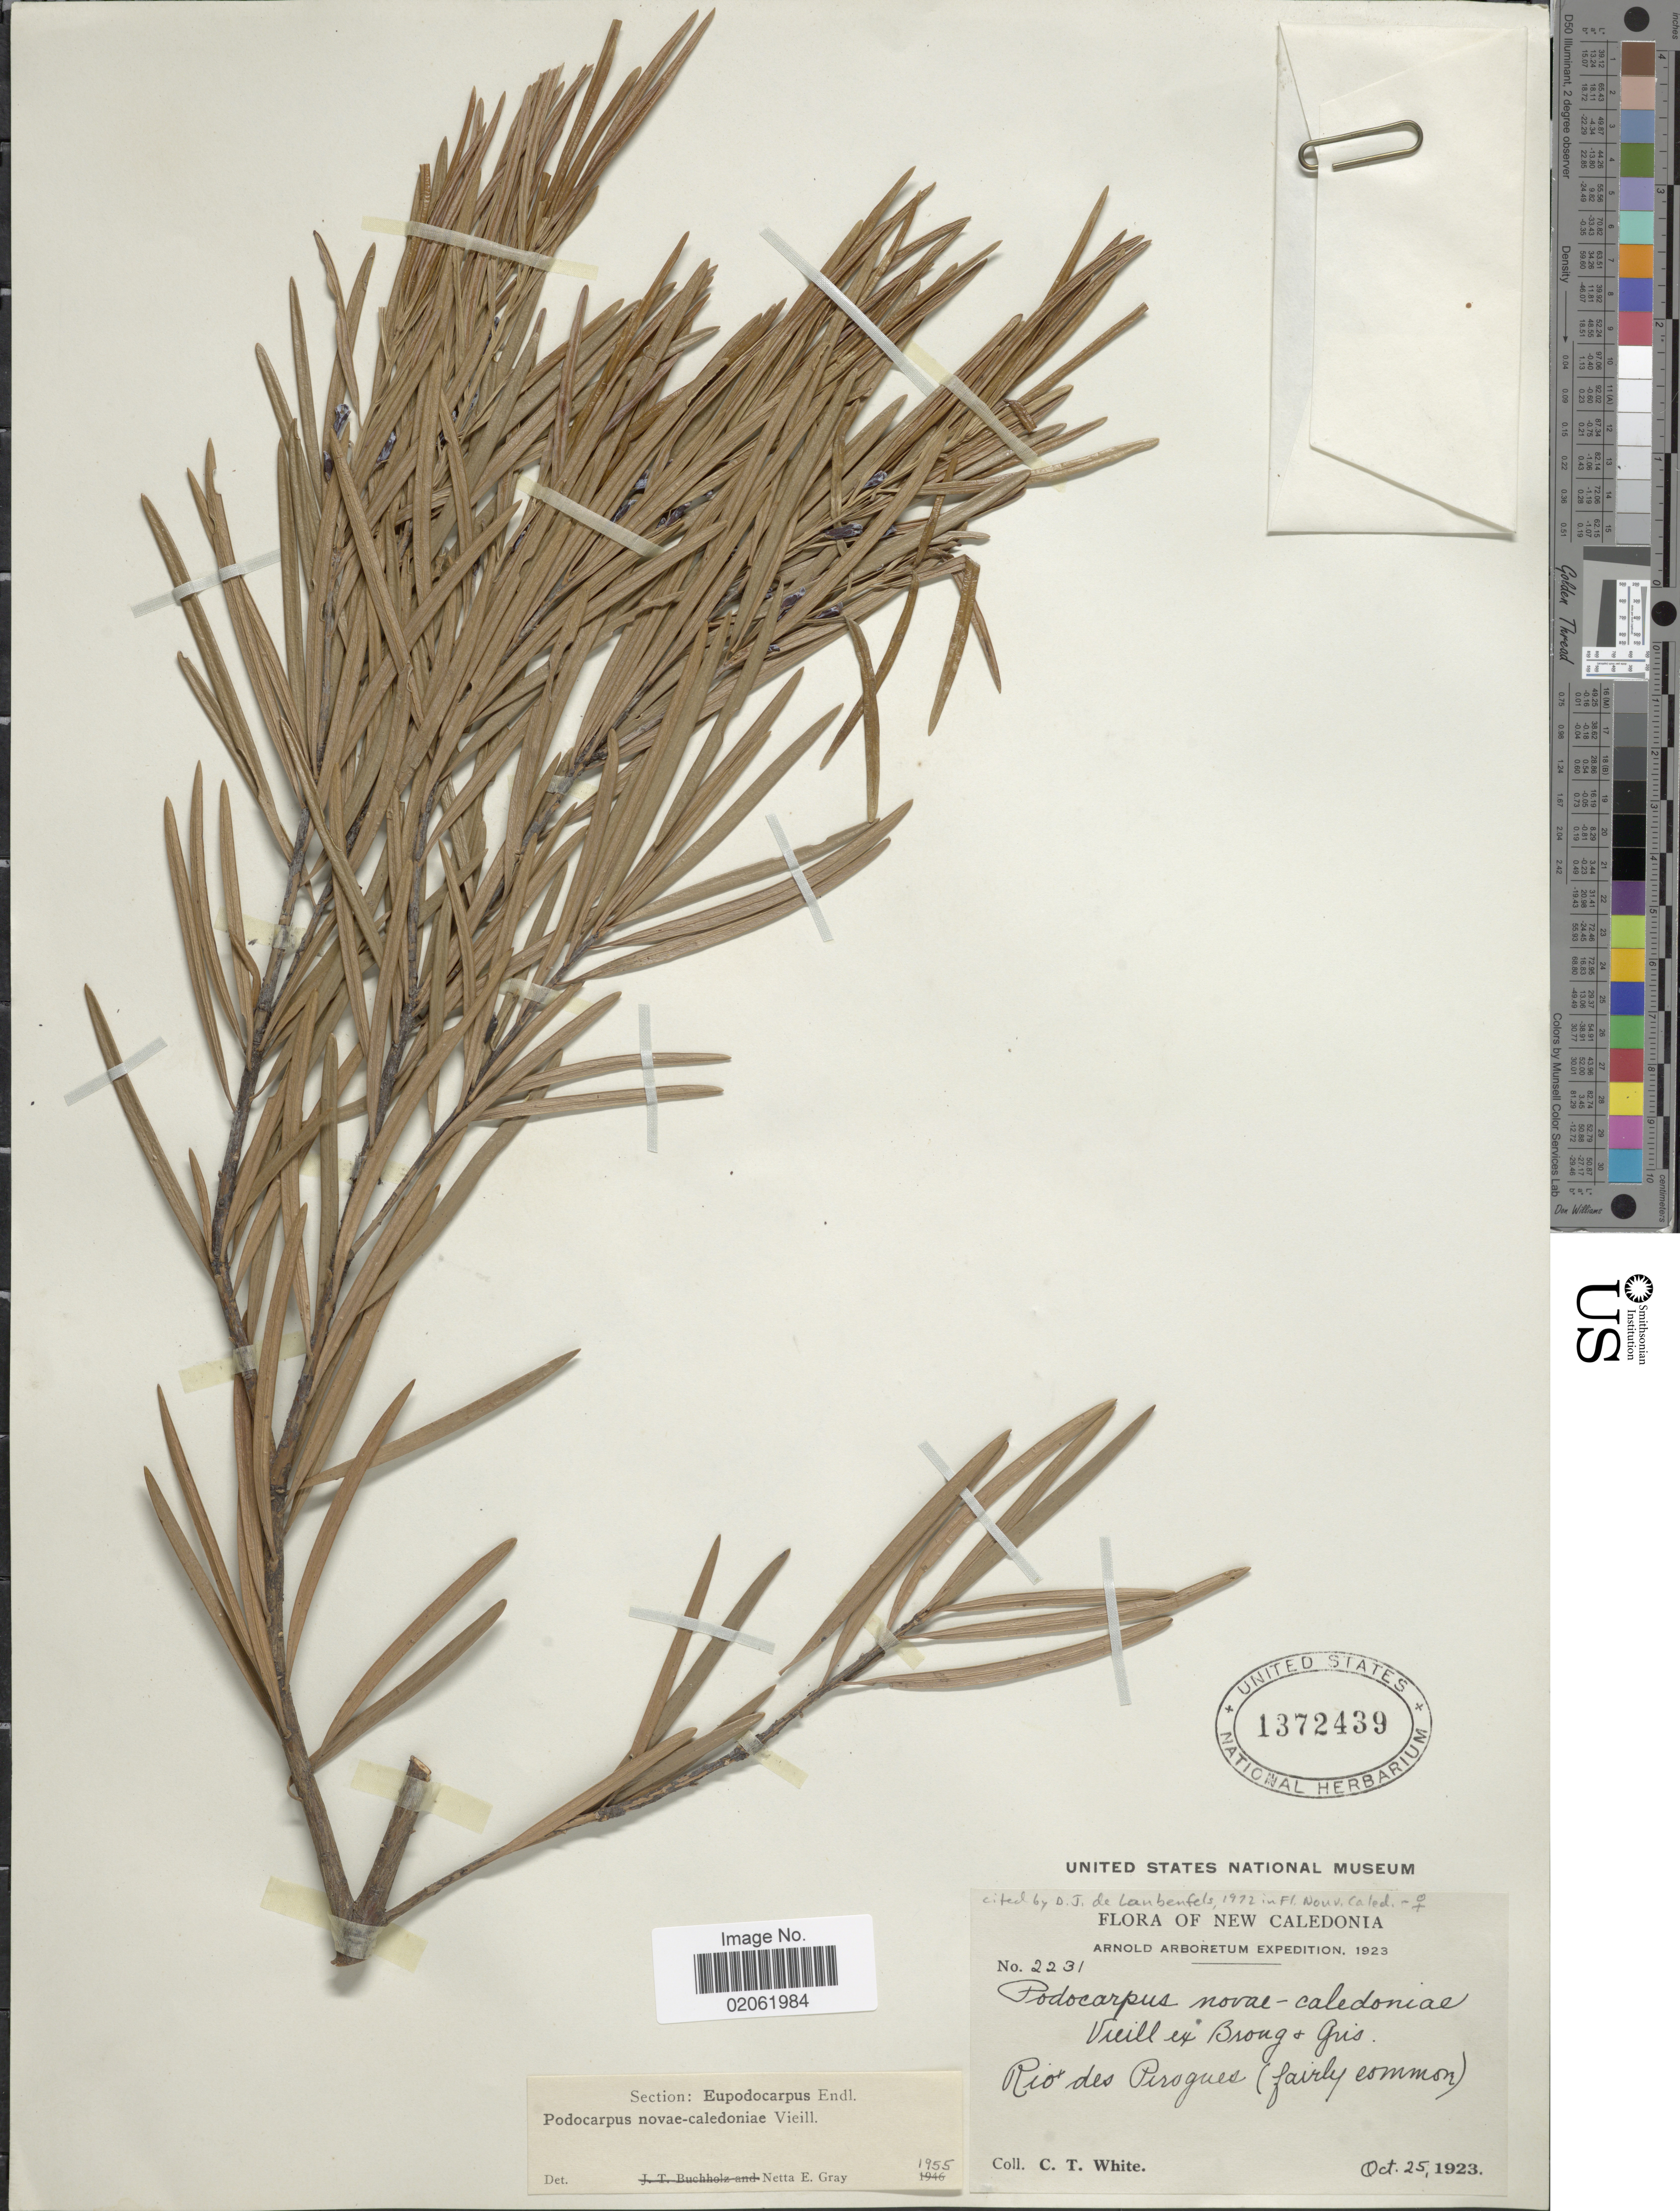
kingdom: Plantae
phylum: Tracheophyta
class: Pinopsida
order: Pinales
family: Podocarpaceae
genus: Podocarpus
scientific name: Podocarpus novae-caledoniae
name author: Vieill. ex Brongn. & Gris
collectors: C. T. White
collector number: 2231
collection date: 1923-10-25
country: New Caledonia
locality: New Caledonie, Rio des Pirogues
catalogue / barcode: US 1372439